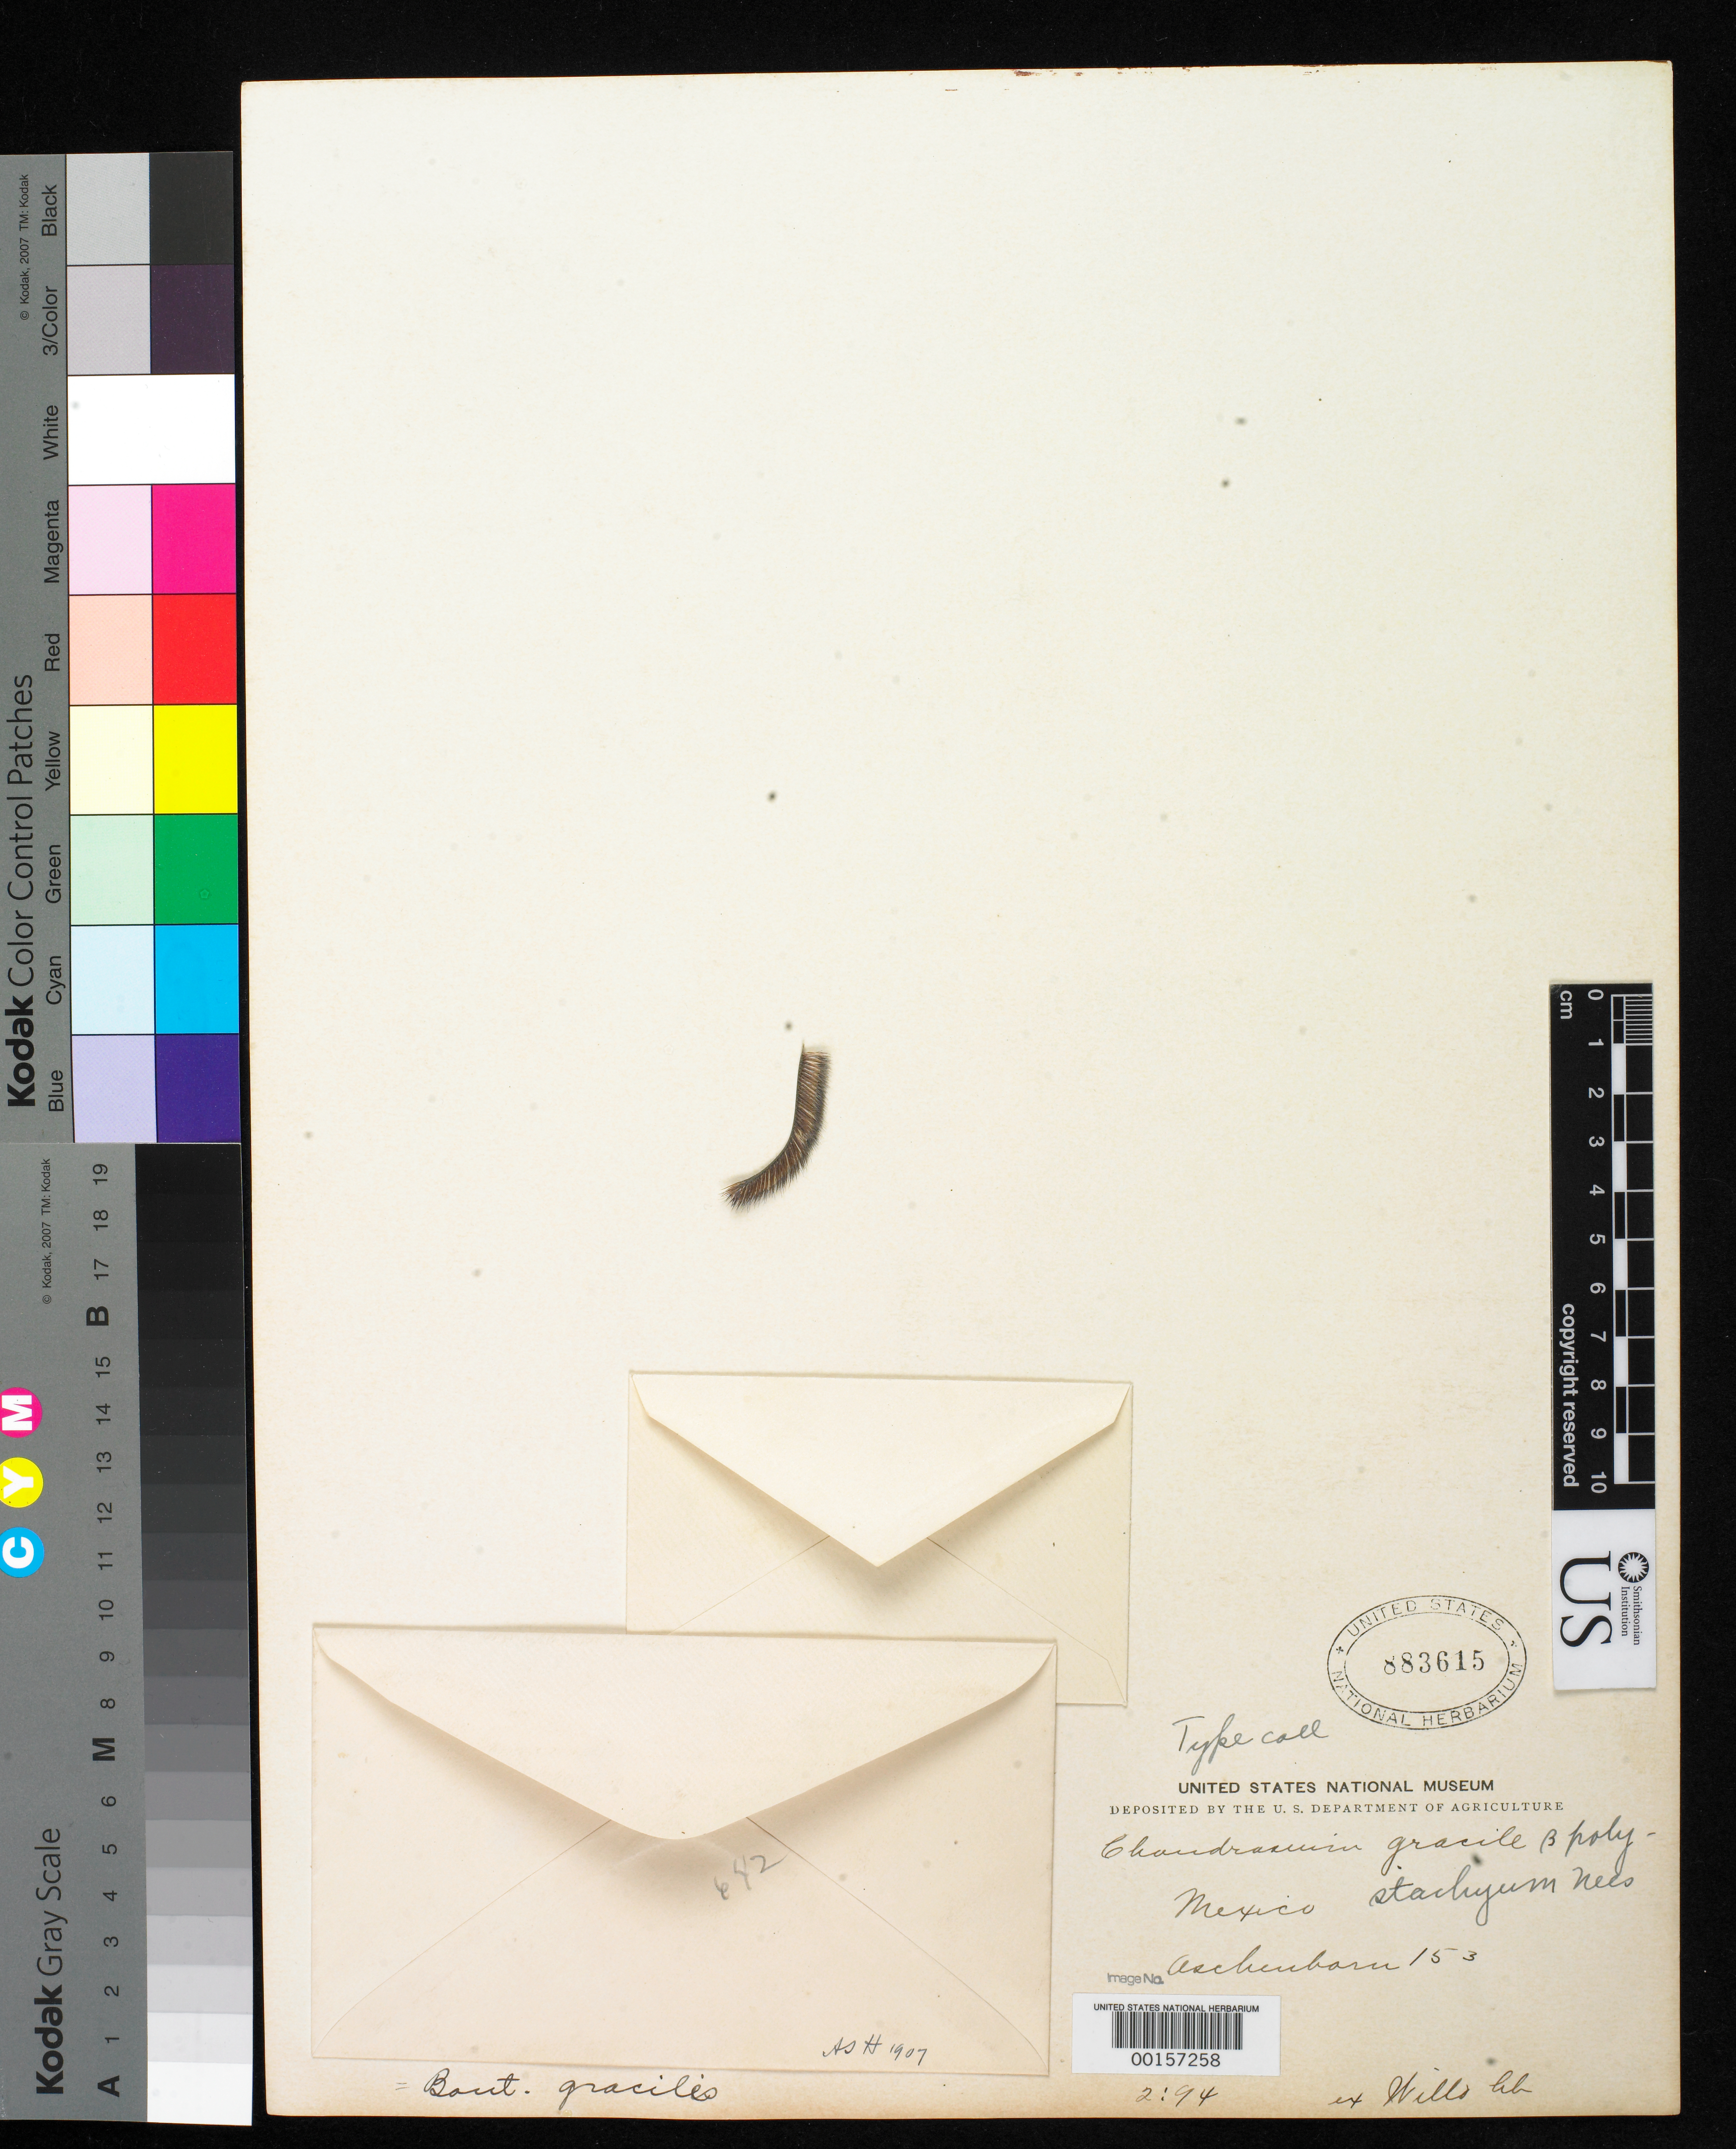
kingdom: Plantae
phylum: Tracheophyta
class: Liliopsida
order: Poales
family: Poaceae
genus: Chondrosum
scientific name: Chondrosum gracile var. polystachyum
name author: Nees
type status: Type Fragment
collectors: A. Aschenborn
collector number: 153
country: Mexico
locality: E of Monserrat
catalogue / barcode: US 883615